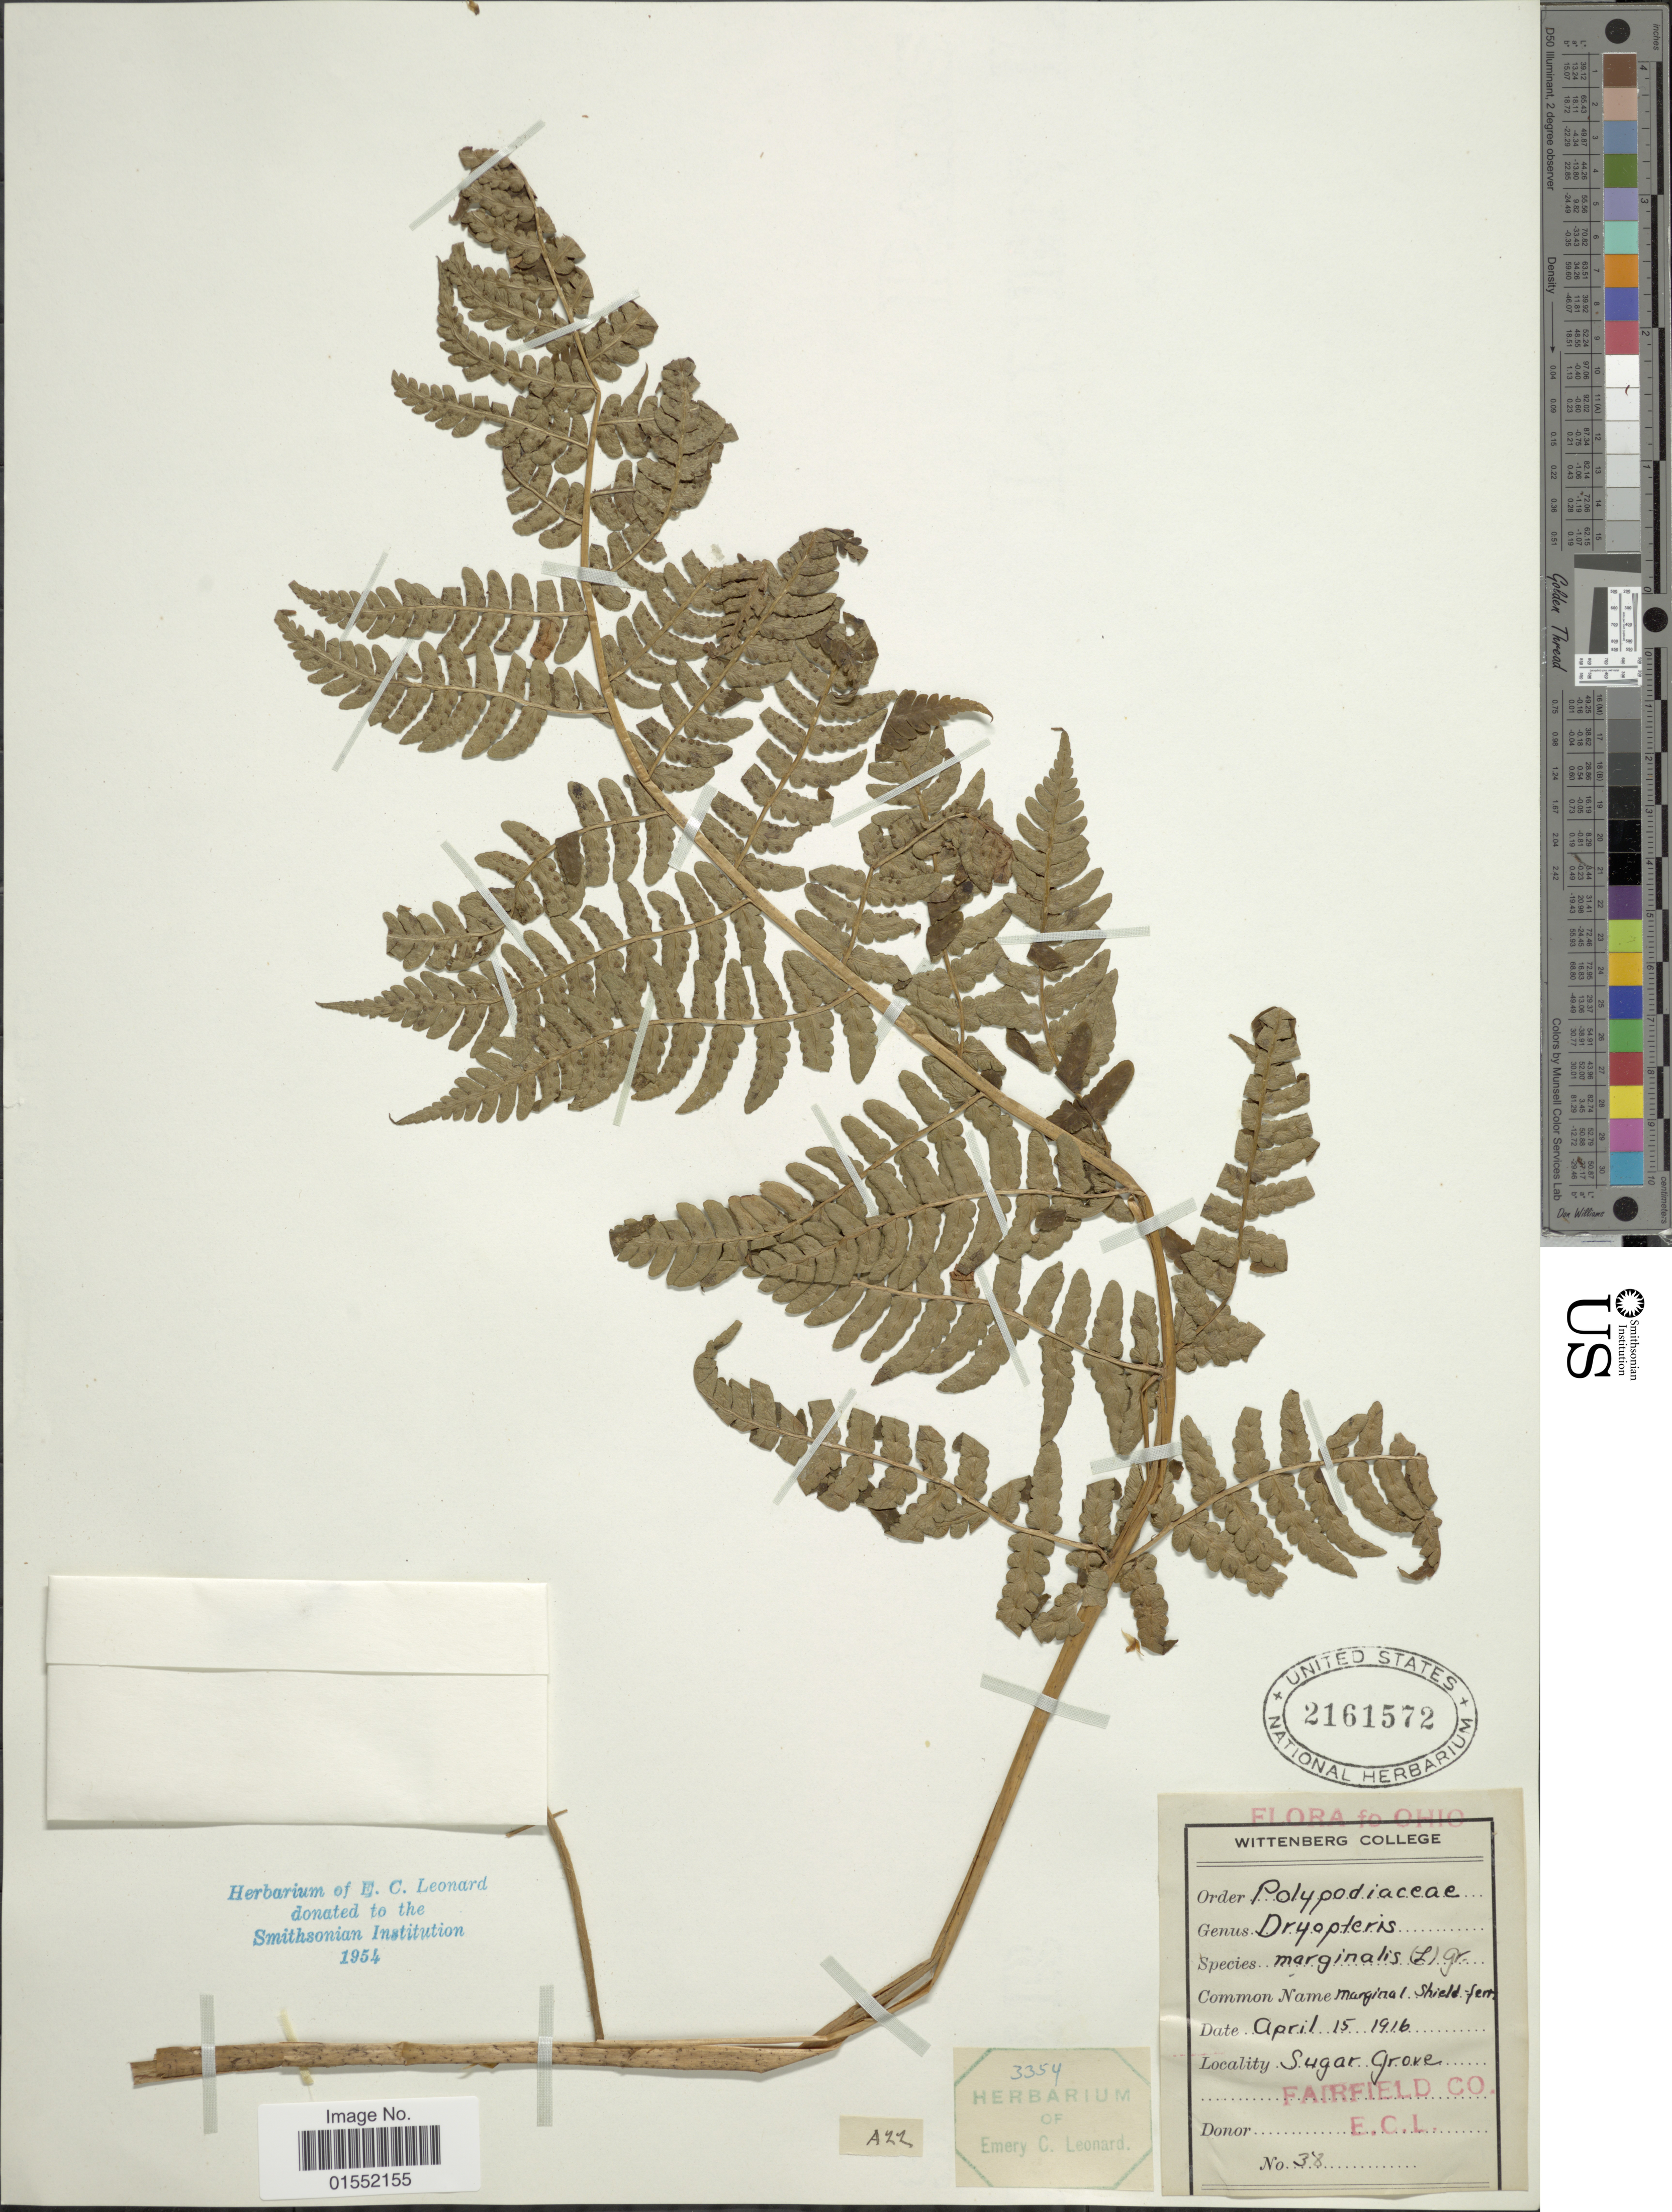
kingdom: Plantae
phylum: Tracheophyta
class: Polypodiopsida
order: Polypodiales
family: Dryopteridaceae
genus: Dryopteris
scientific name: Dryopteris marginalis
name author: (L.) A. Gray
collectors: E. C. Leonard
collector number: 38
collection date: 1916-04-15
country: United States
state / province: Ohio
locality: Sugar Grove, Fairfield Co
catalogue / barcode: US 2161572